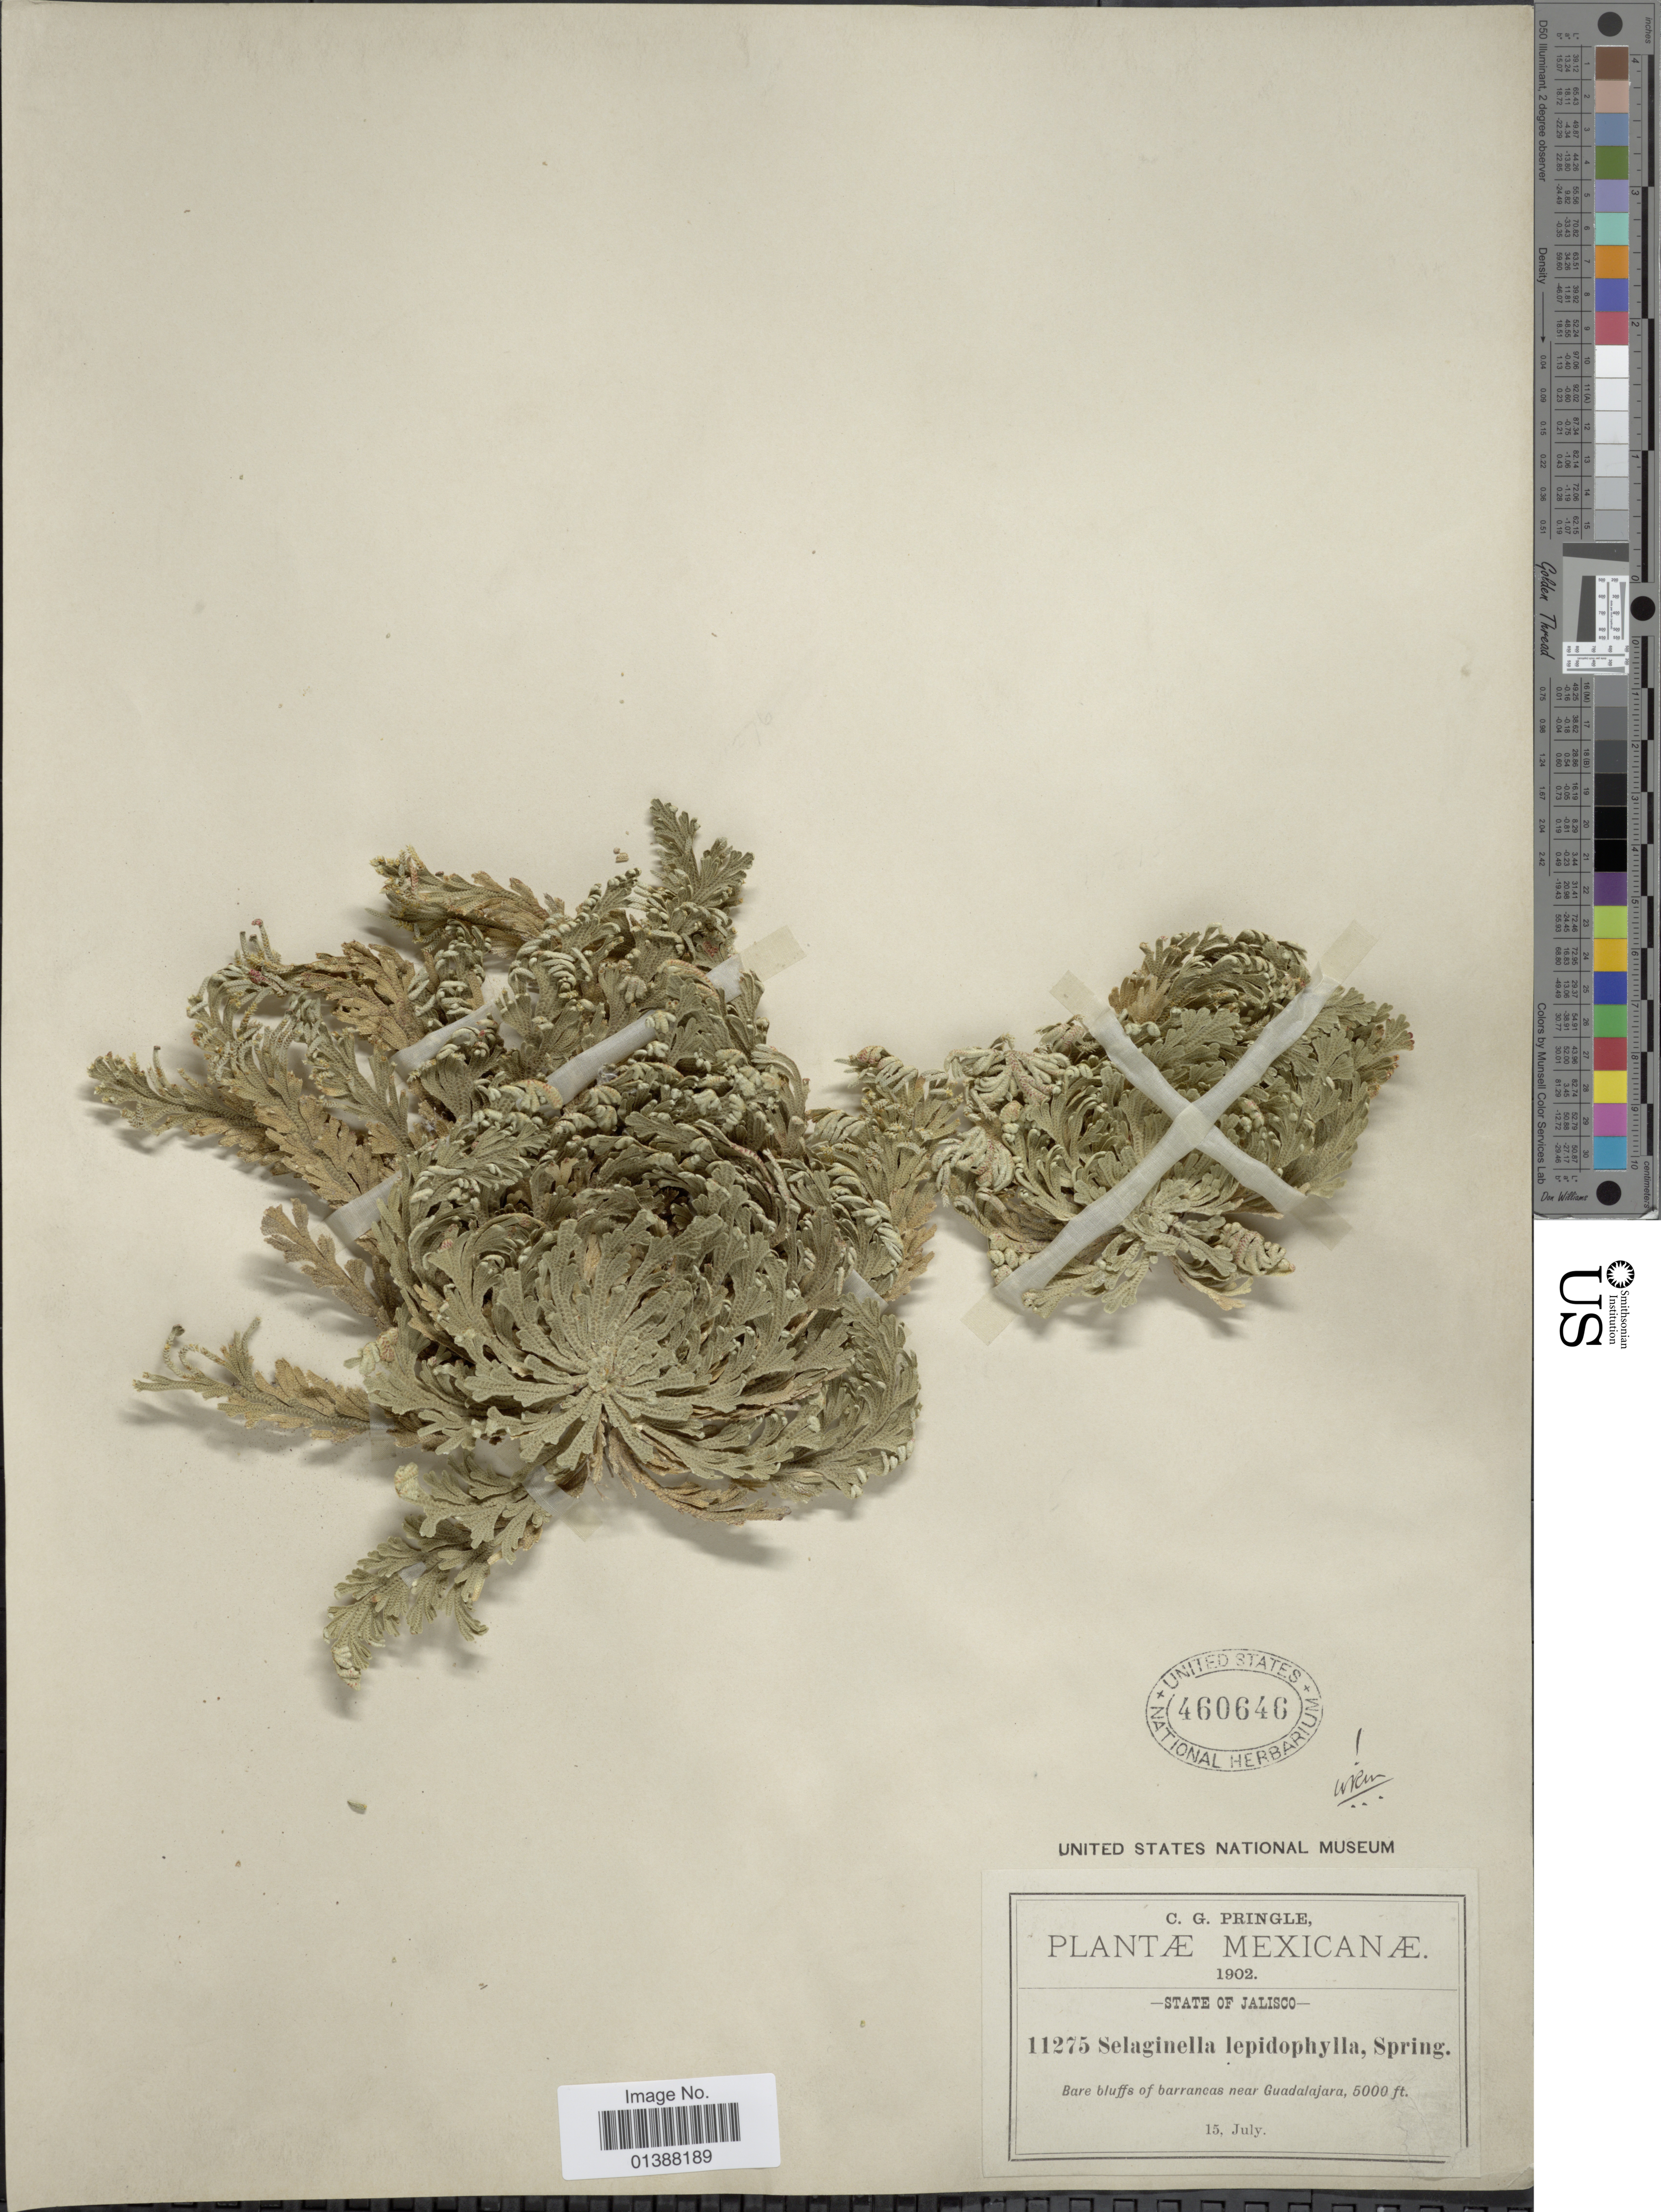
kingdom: Plantae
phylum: Tracheophyta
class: Lycopodiopsida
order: Selaginellales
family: Selaginellaceae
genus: Selaginella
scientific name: Selaginella lepidophylla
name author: (Hook. & Grev.) Spring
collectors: C. G. Pringle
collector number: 11275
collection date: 1902-07-15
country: Mexico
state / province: Jalisco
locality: State of Jalisco, Bare bluffs of barrancas near Guadalajara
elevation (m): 1524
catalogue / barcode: US 460646